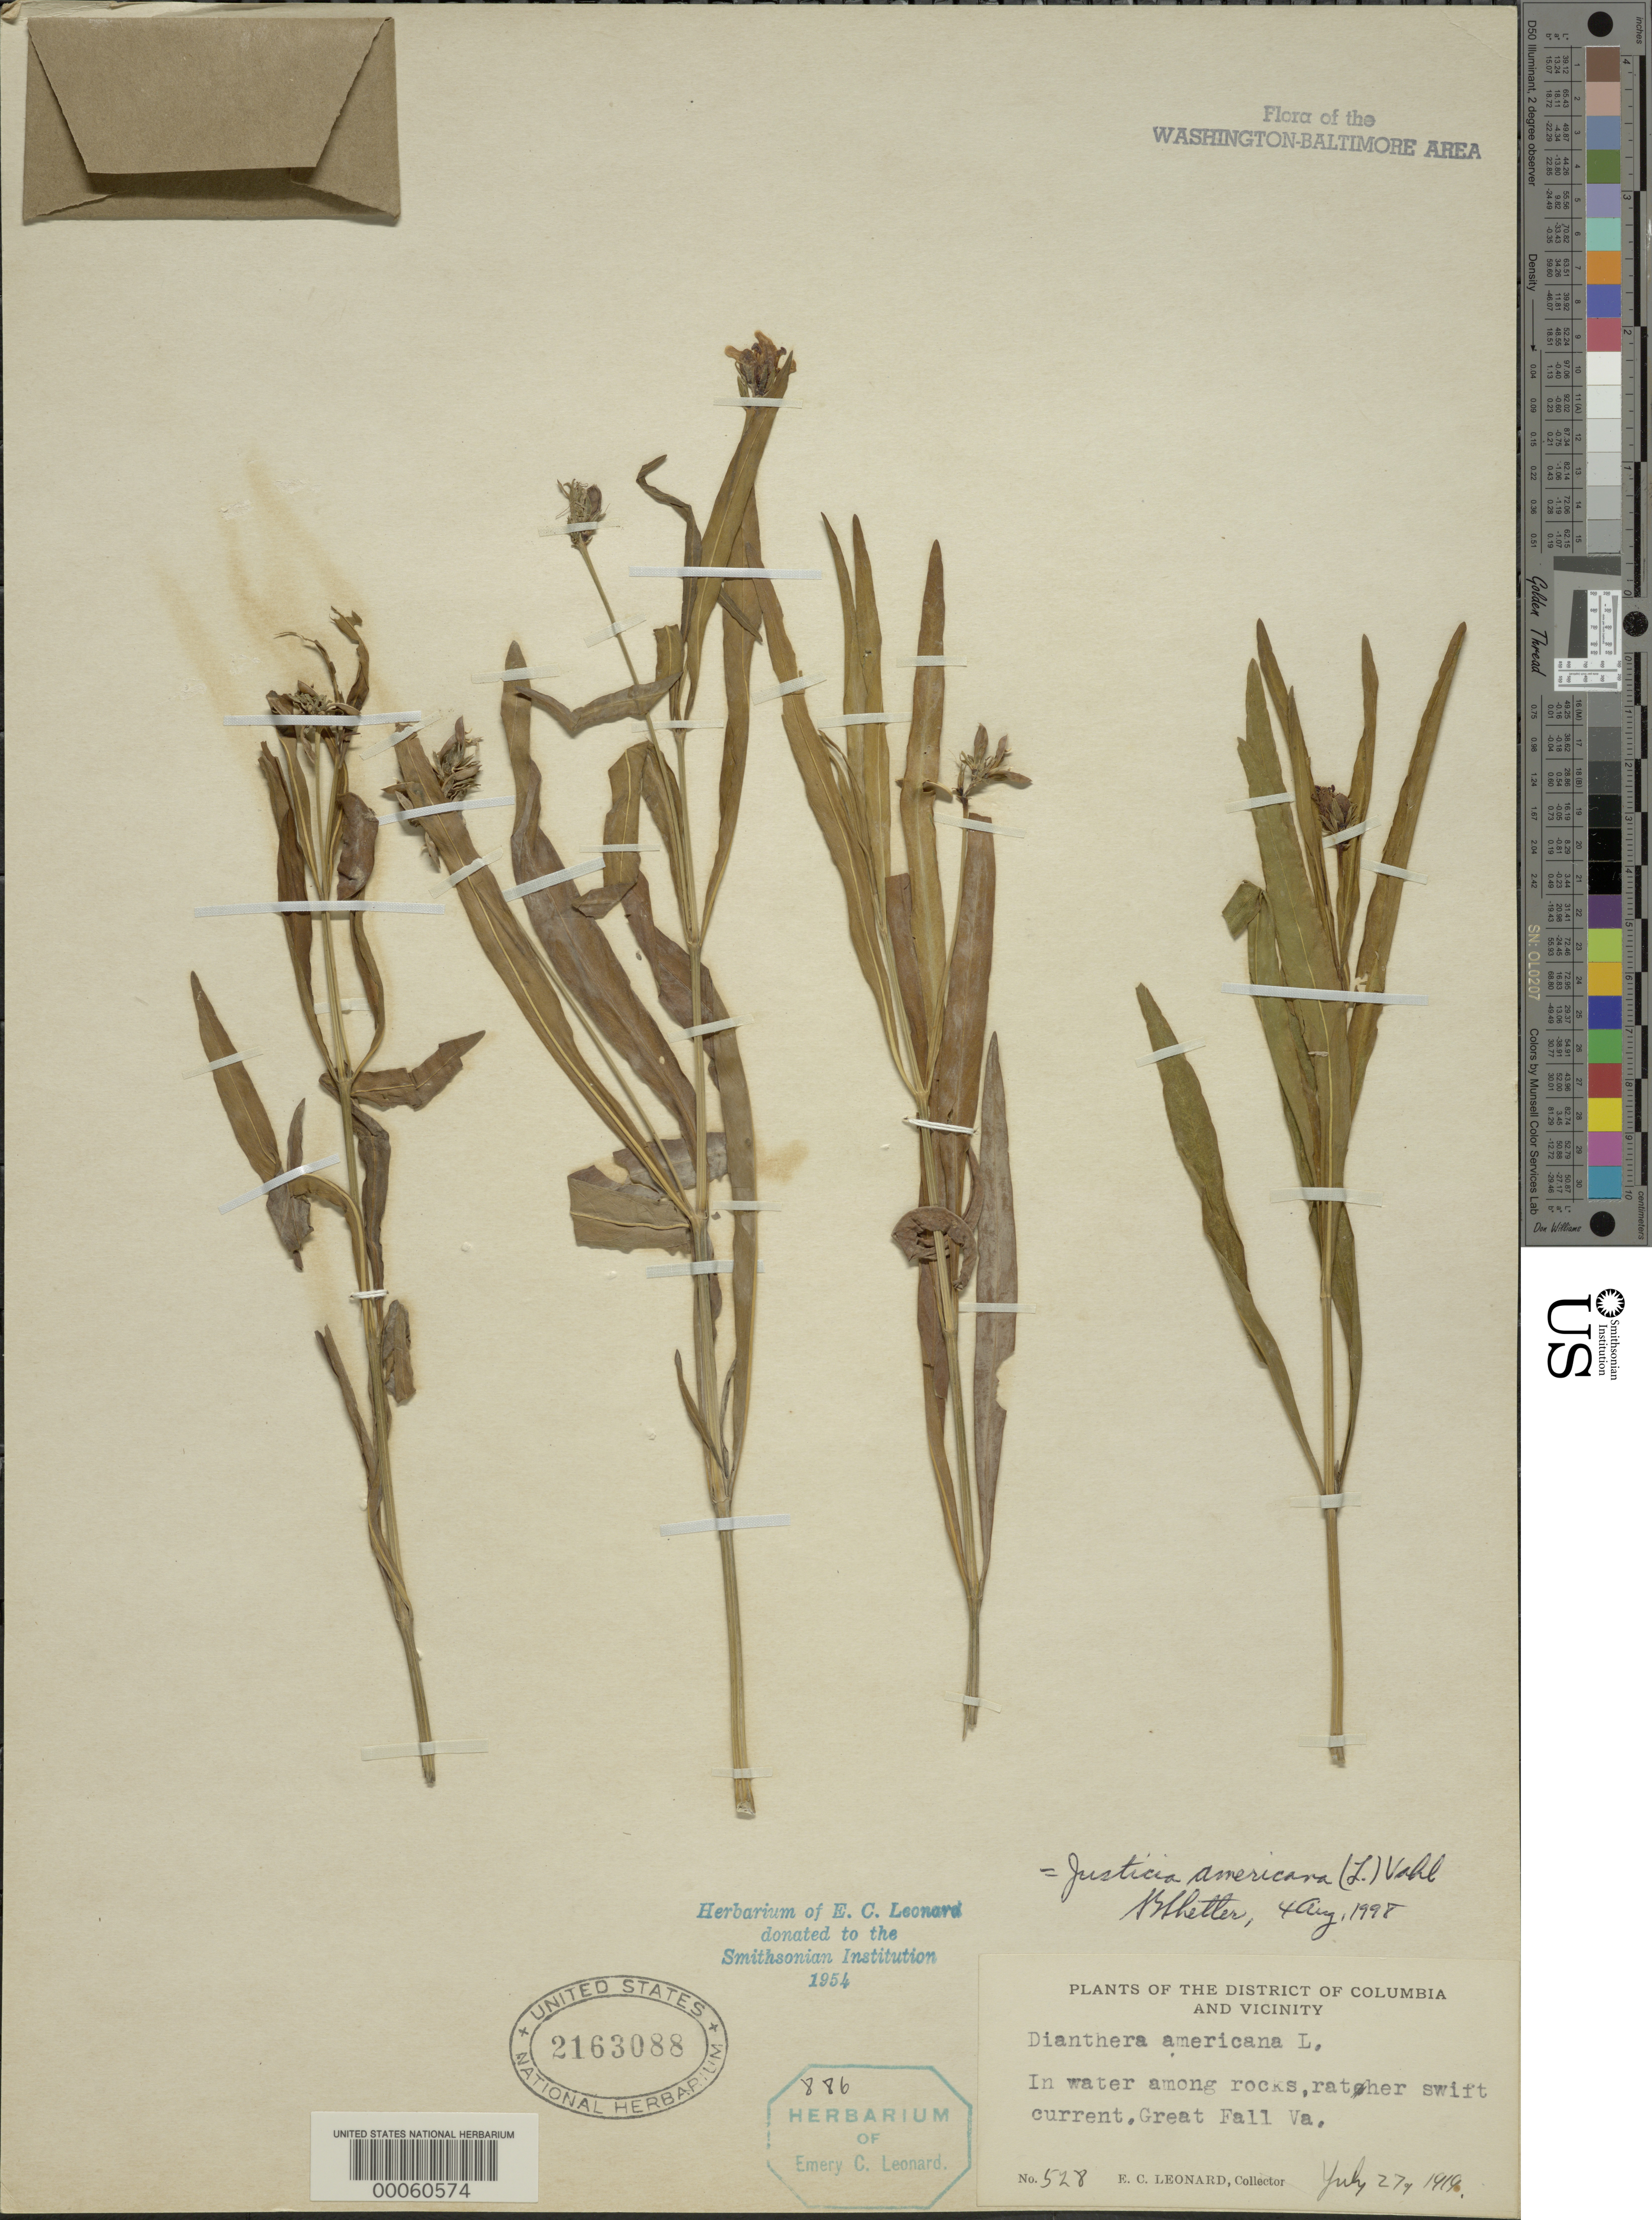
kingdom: Plantae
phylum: Tracheophyta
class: Magnoliopsida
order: Lamiales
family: Acanthaceae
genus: Justicia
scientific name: Justicia americana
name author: (L.) Vahl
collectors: E. C. Leonard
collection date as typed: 27 Jul 1919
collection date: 1919-07-27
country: United States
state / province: Virginia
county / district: Fairfax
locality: Great Falls C. & O. Canal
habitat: In water among rocks rather swift current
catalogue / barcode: US 2163088